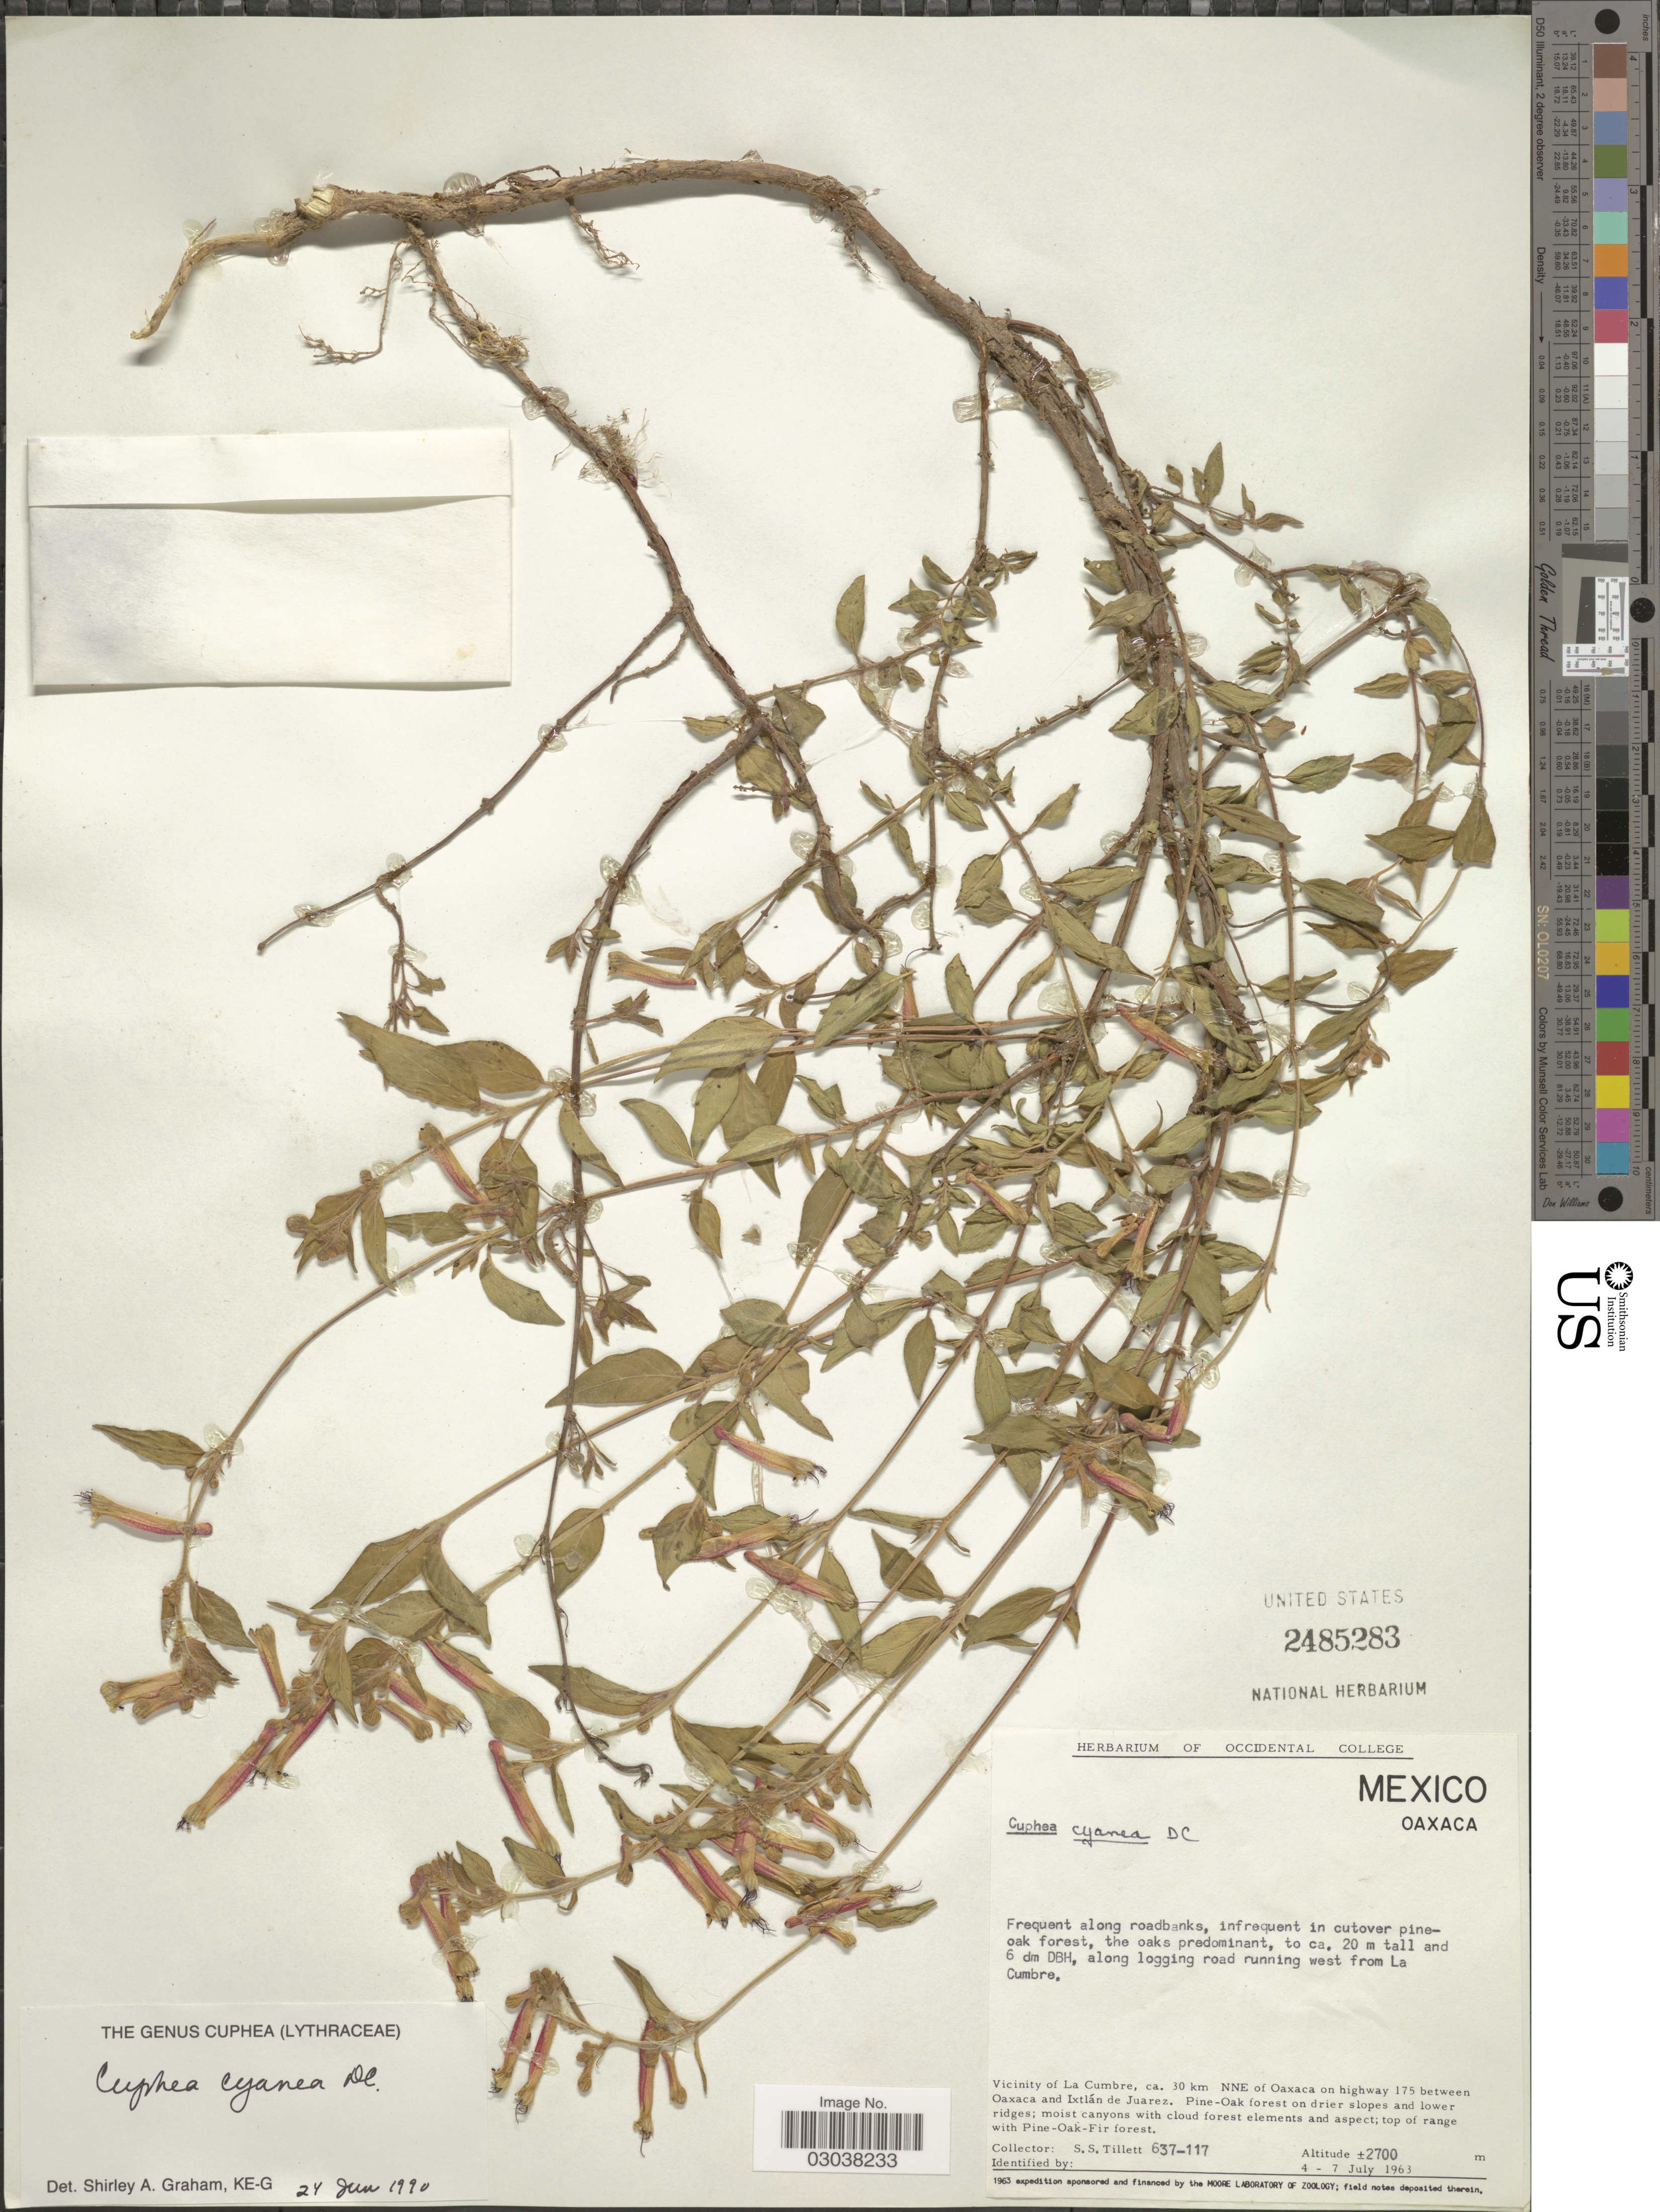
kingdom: Plantae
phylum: Tracheophyta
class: Magnoliopsida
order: Myrtales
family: Lythraceae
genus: Cuphea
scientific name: Cuphea cyanea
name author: DC.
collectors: S. S. Tillett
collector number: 637-117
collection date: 1963-07-04/1963-07-07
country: Mexico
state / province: Oaxaca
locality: Frquent along roadbanks, infrequent in cutover pine-oak forest, the oaks predominant, along logging road running west from La Cumbre. Vicinity of La Cumbre, ca. 30 km NNE of Oaxaca on highway 175 between Oaxaca and Ixtlán de Juarez.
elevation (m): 2700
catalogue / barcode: US 2485283